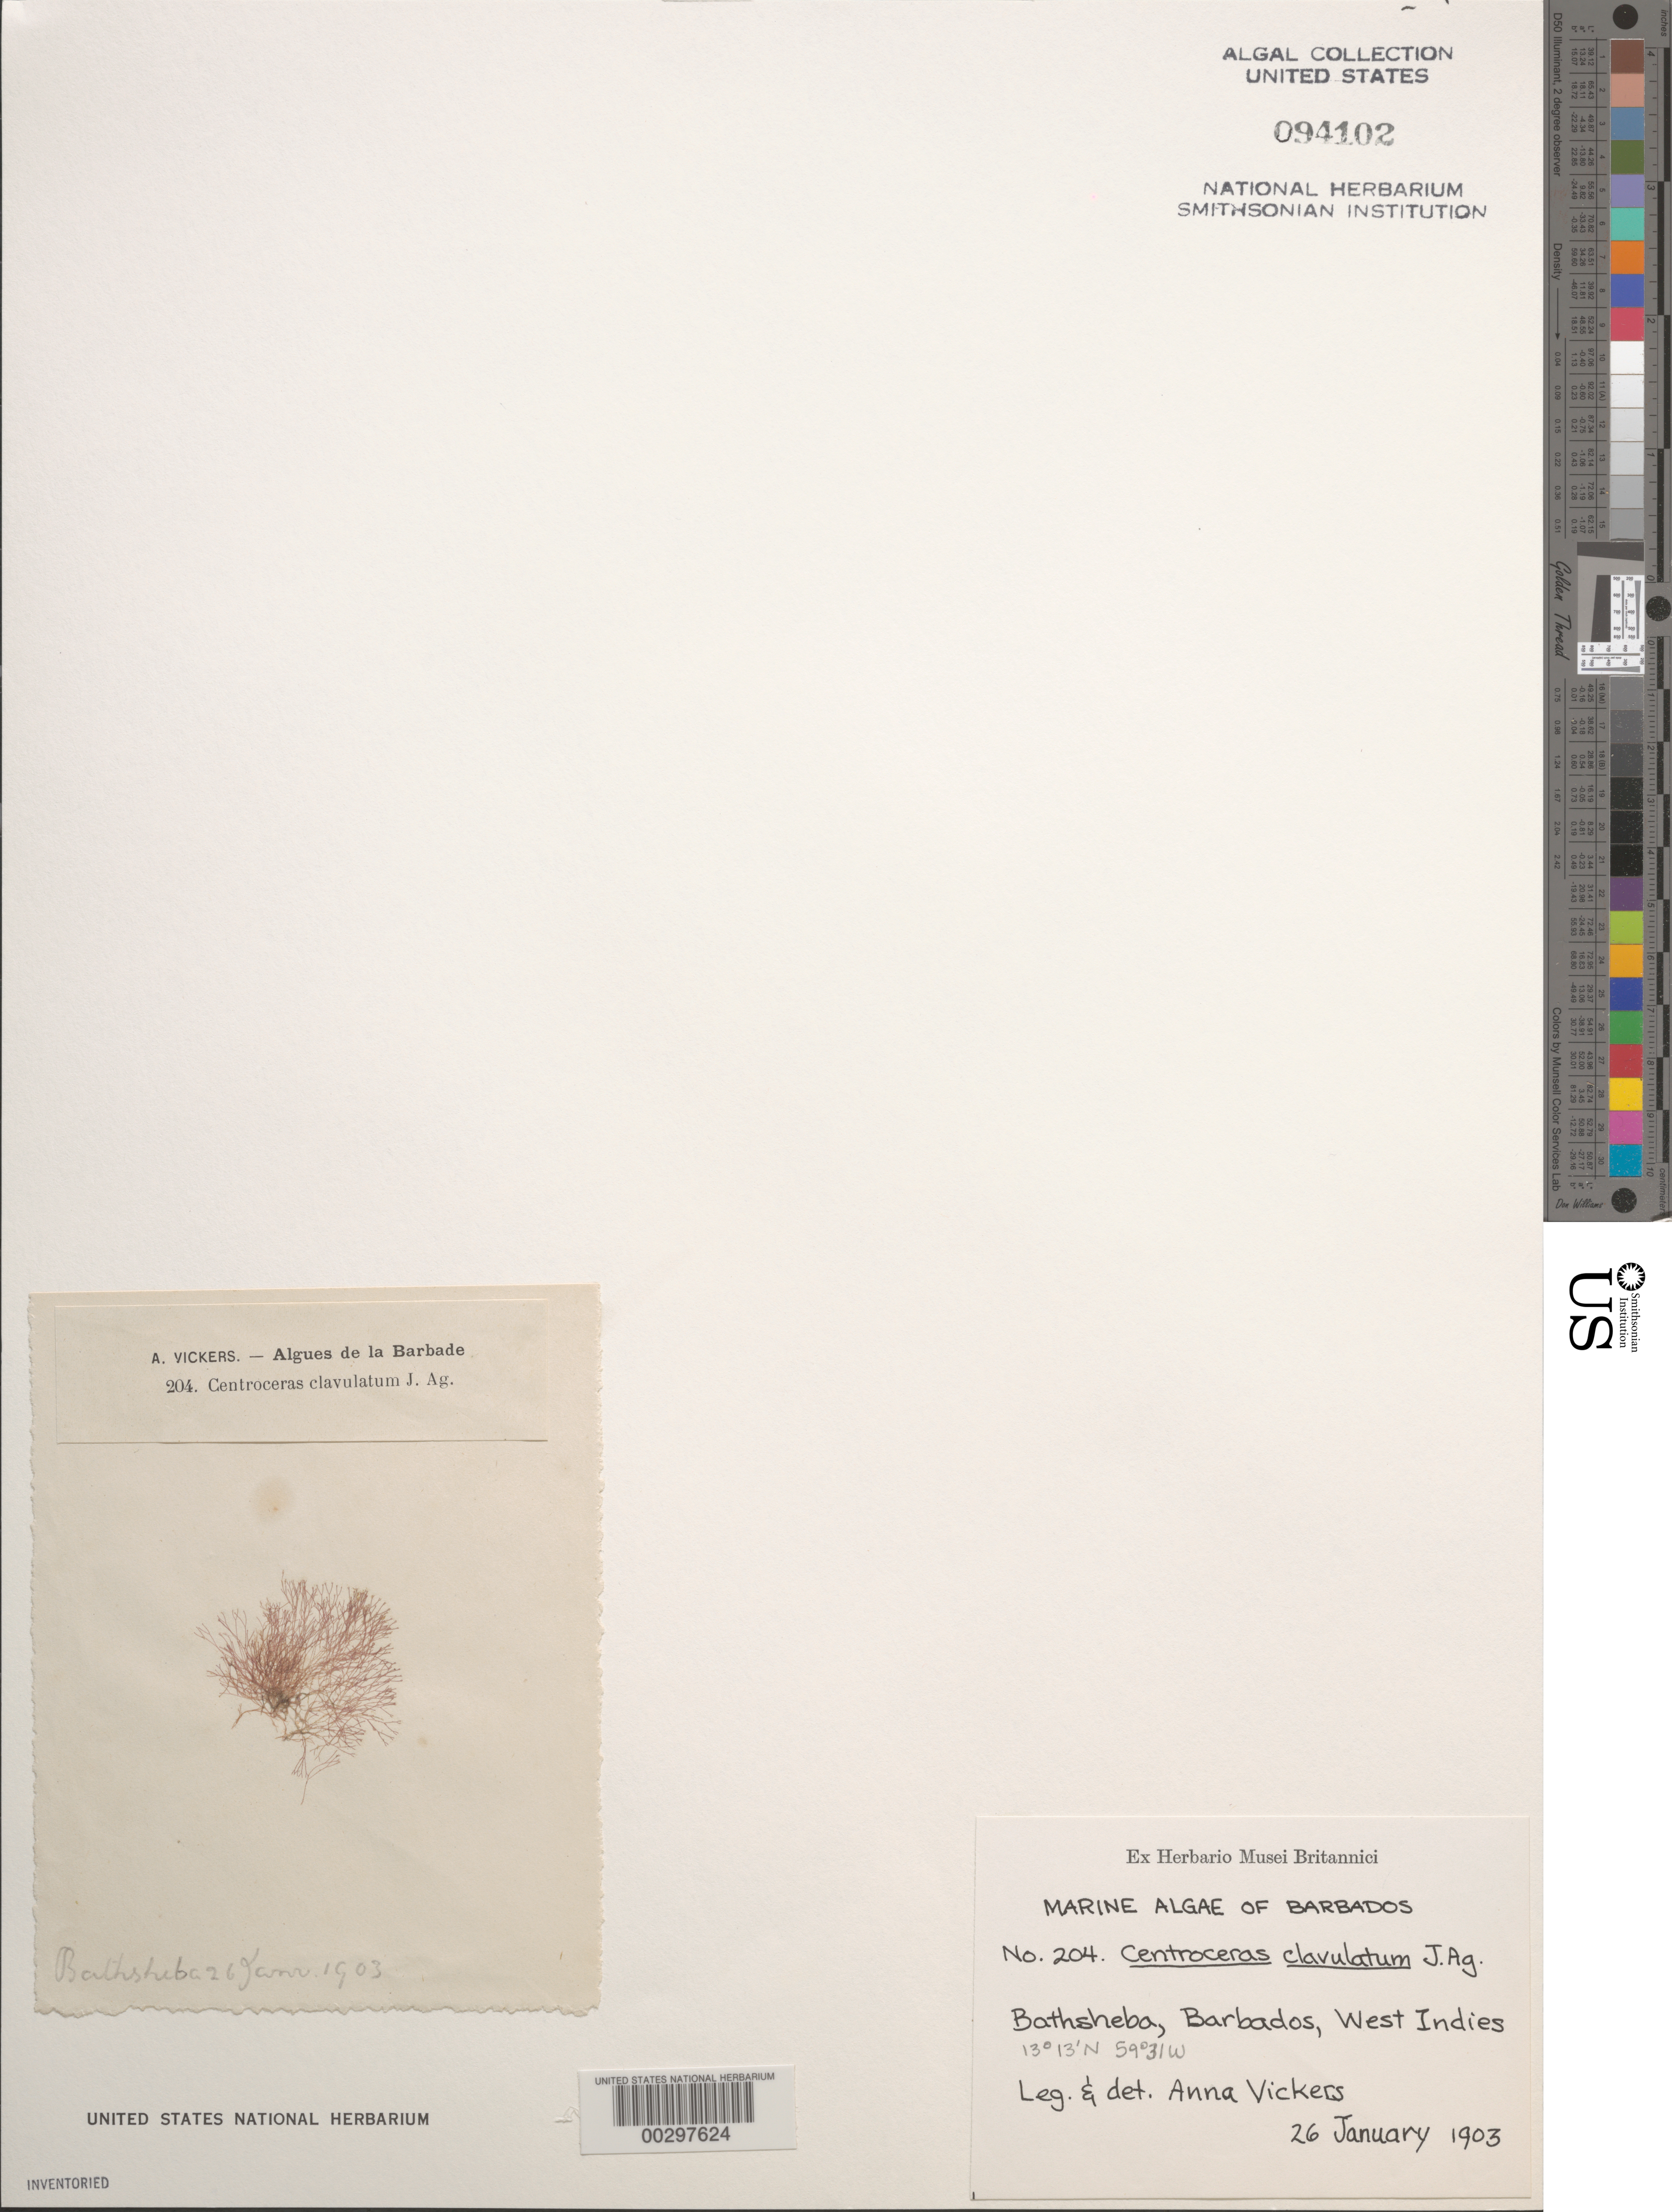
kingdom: Plantae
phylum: Rhodophyta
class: Florideophyceae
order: Ceramiales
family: Ceramiaceae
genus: Centroceras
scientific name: Centroceras clavulatum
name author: (C. Agardh) Mont.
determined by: Vickers, A.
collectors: A. Vickers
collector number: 204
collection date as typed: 26 Jan 1903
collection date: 1903-01-26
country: Barbados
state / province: Saint Joseph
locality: Bathsheba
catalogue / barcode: US 94102